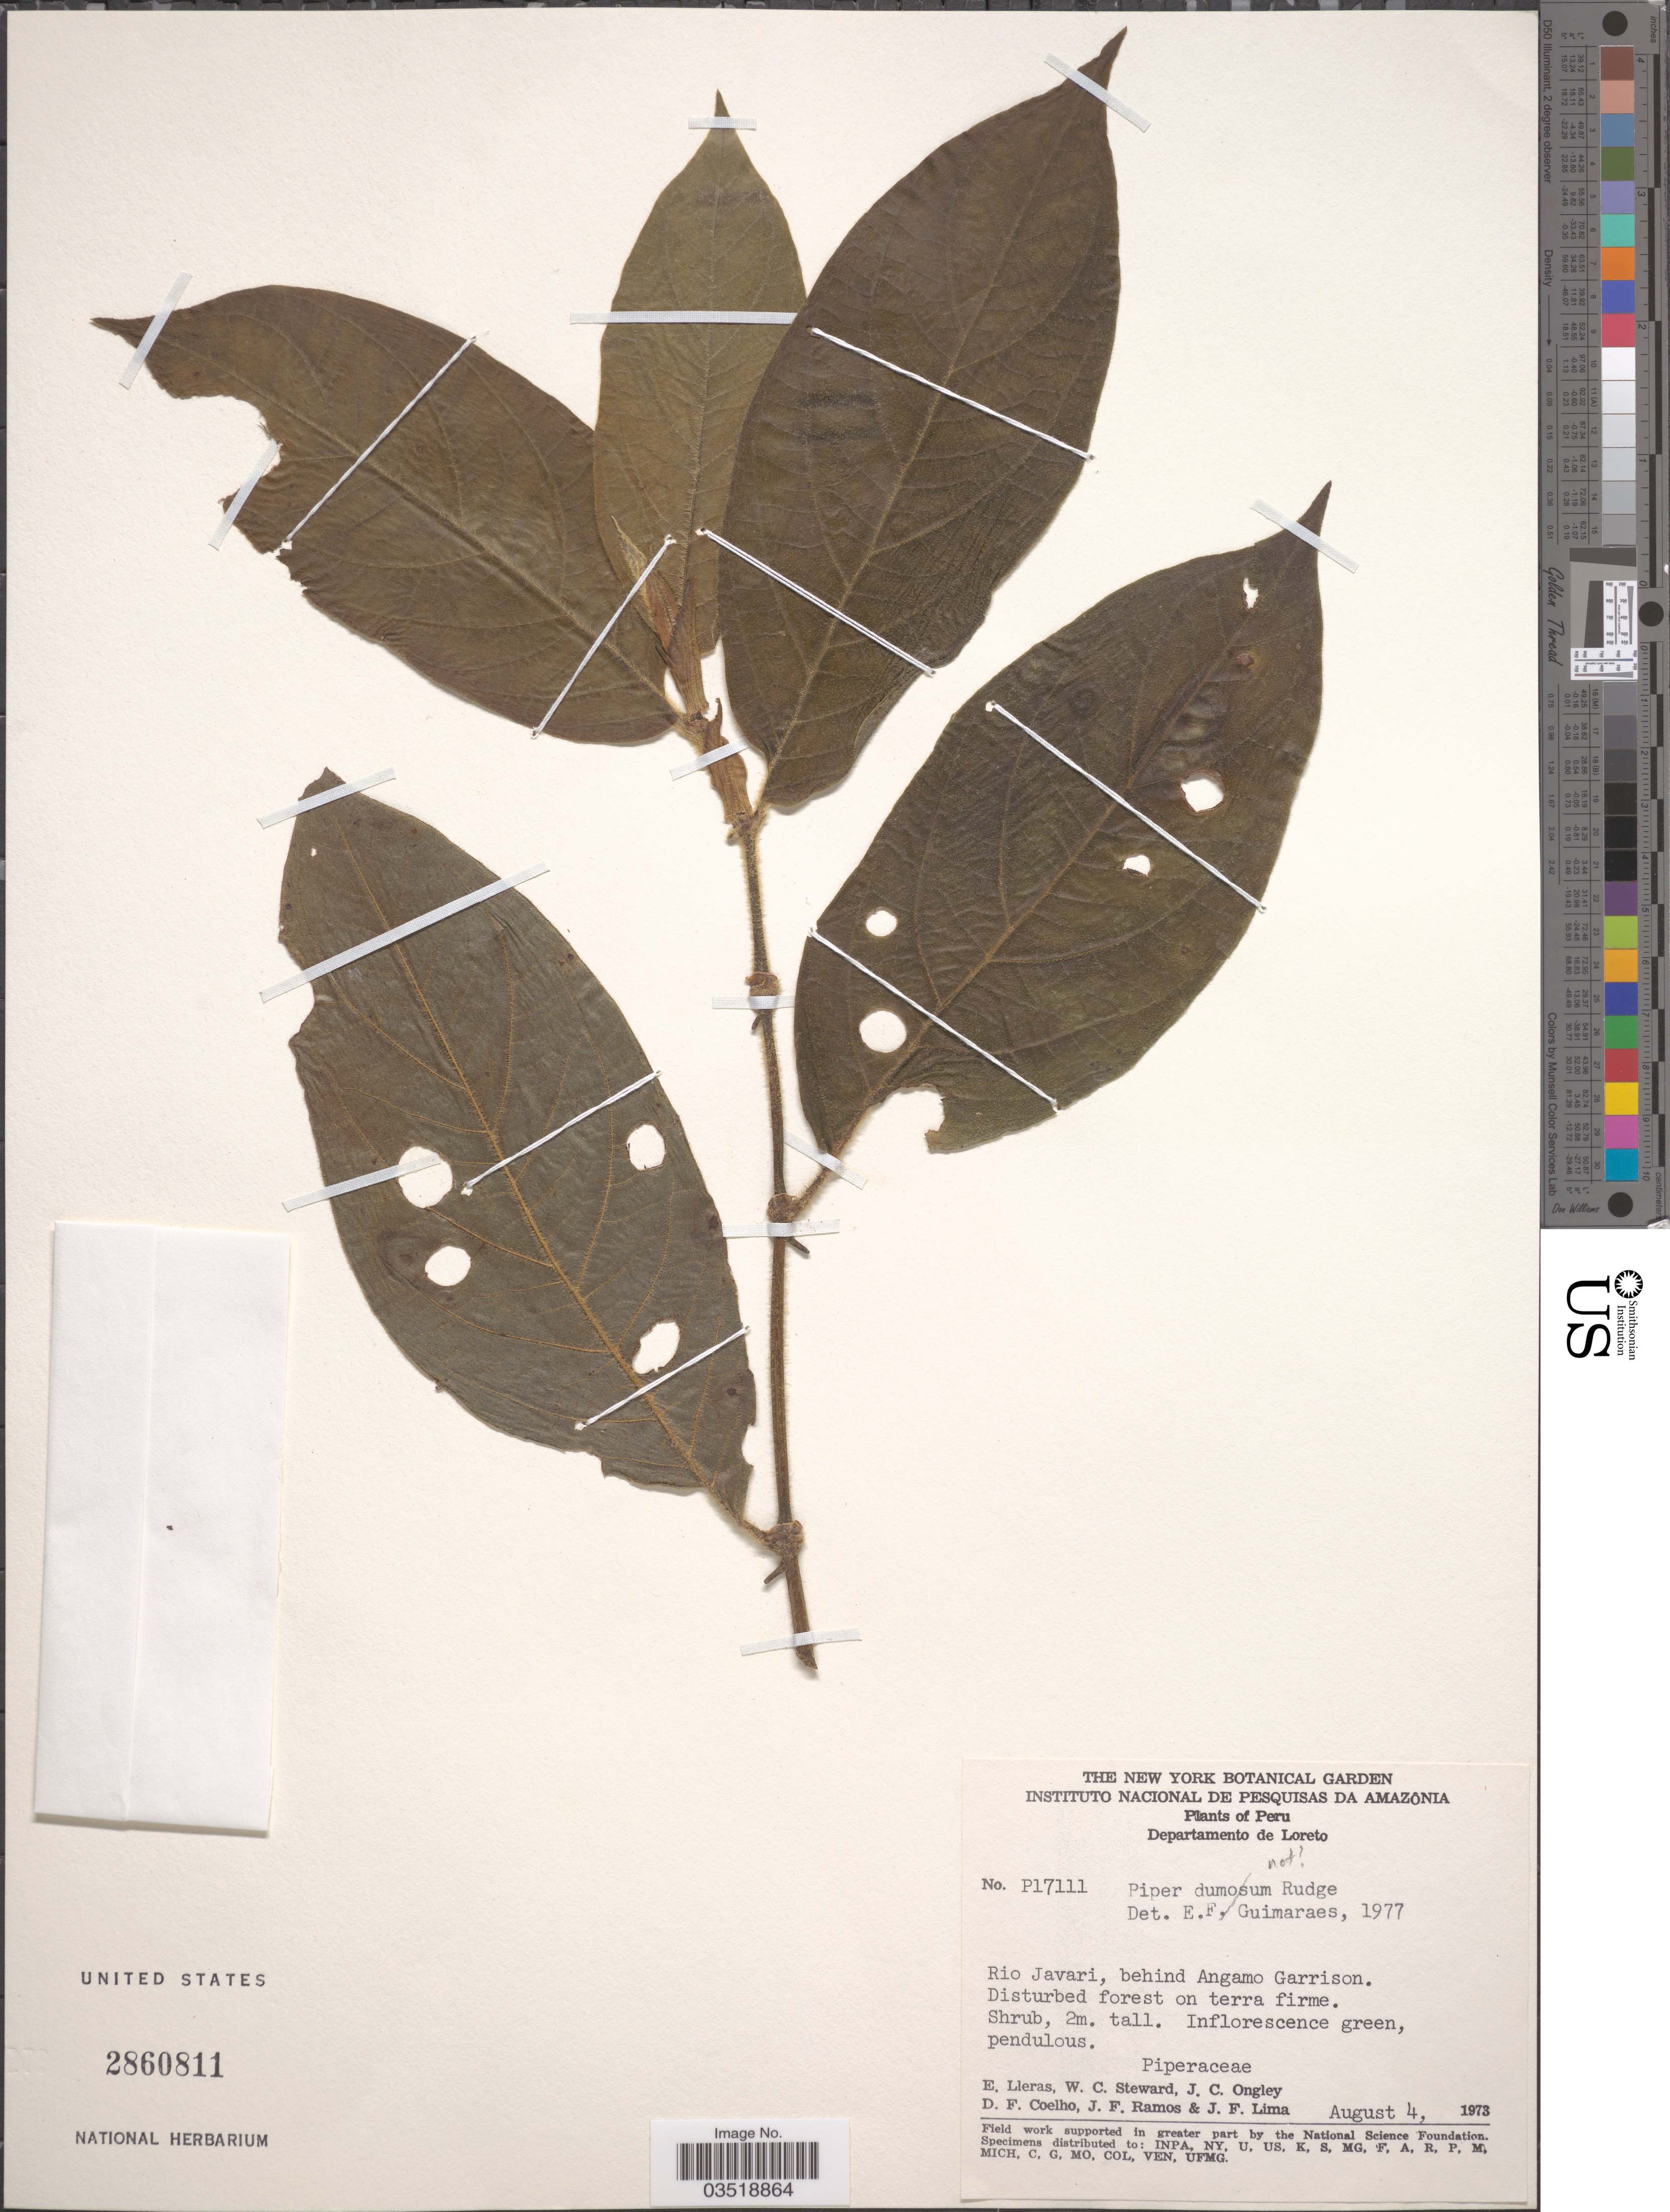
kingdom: Plantae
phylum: Tracheophyta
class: Magnoliopsida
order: Piperales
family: Piperaceae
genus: Piper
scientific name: Piper sp.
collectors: E. Lleras, W. C. Steward, J. C. Ongley, D. F. Coêlho & et al.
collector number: P17111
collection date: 1973-08-04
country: Peru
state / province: Loreto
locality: Departamento de Loreto. Rio Javari, behind Angamo Garrison.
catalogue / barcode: US 2860811